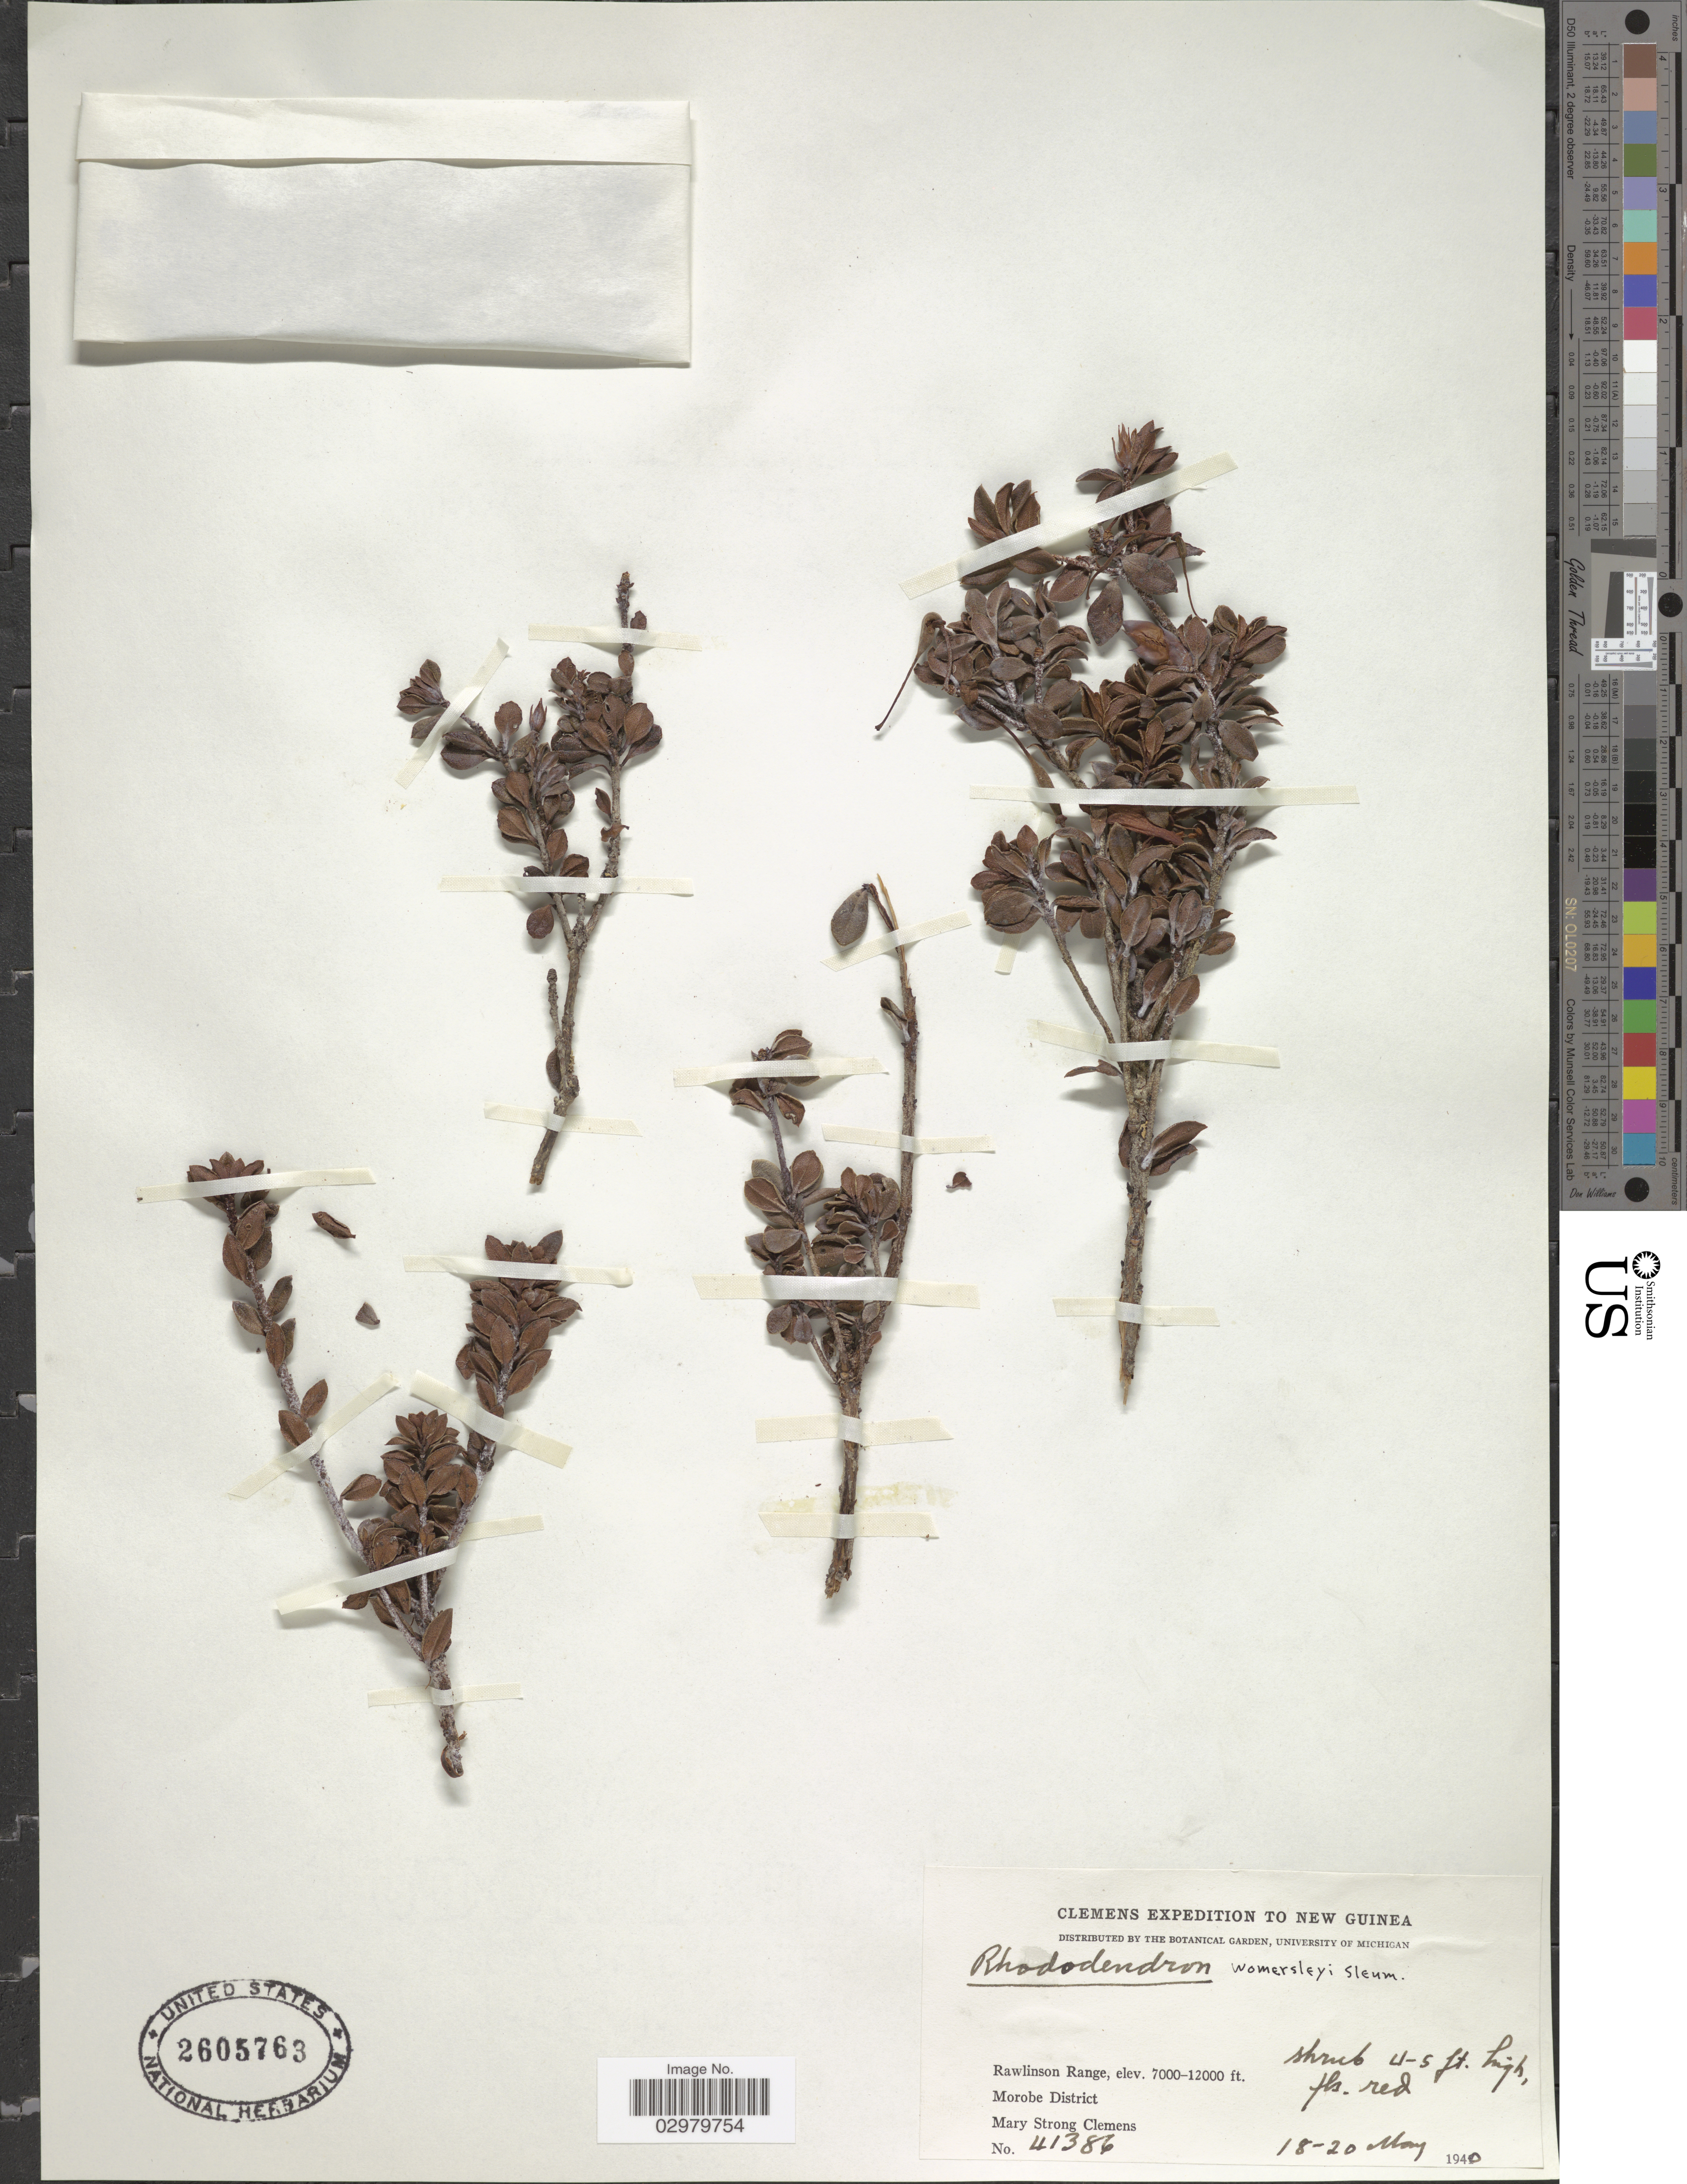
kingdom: Plantae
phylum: Tracheophyta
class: Magnoliopsida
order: Ericales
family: Ericaceae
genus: Rhododendron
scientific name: Rhododendron womersleyi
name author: Sleumer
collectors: M. S. Clemens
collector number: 41386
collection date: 1940-05-18/1940-05-20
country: Papua New Guinea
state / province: Morobe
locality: New Guinea. Rawlinson Range, Morobe District.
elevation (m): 2134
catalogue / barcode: US 2605763